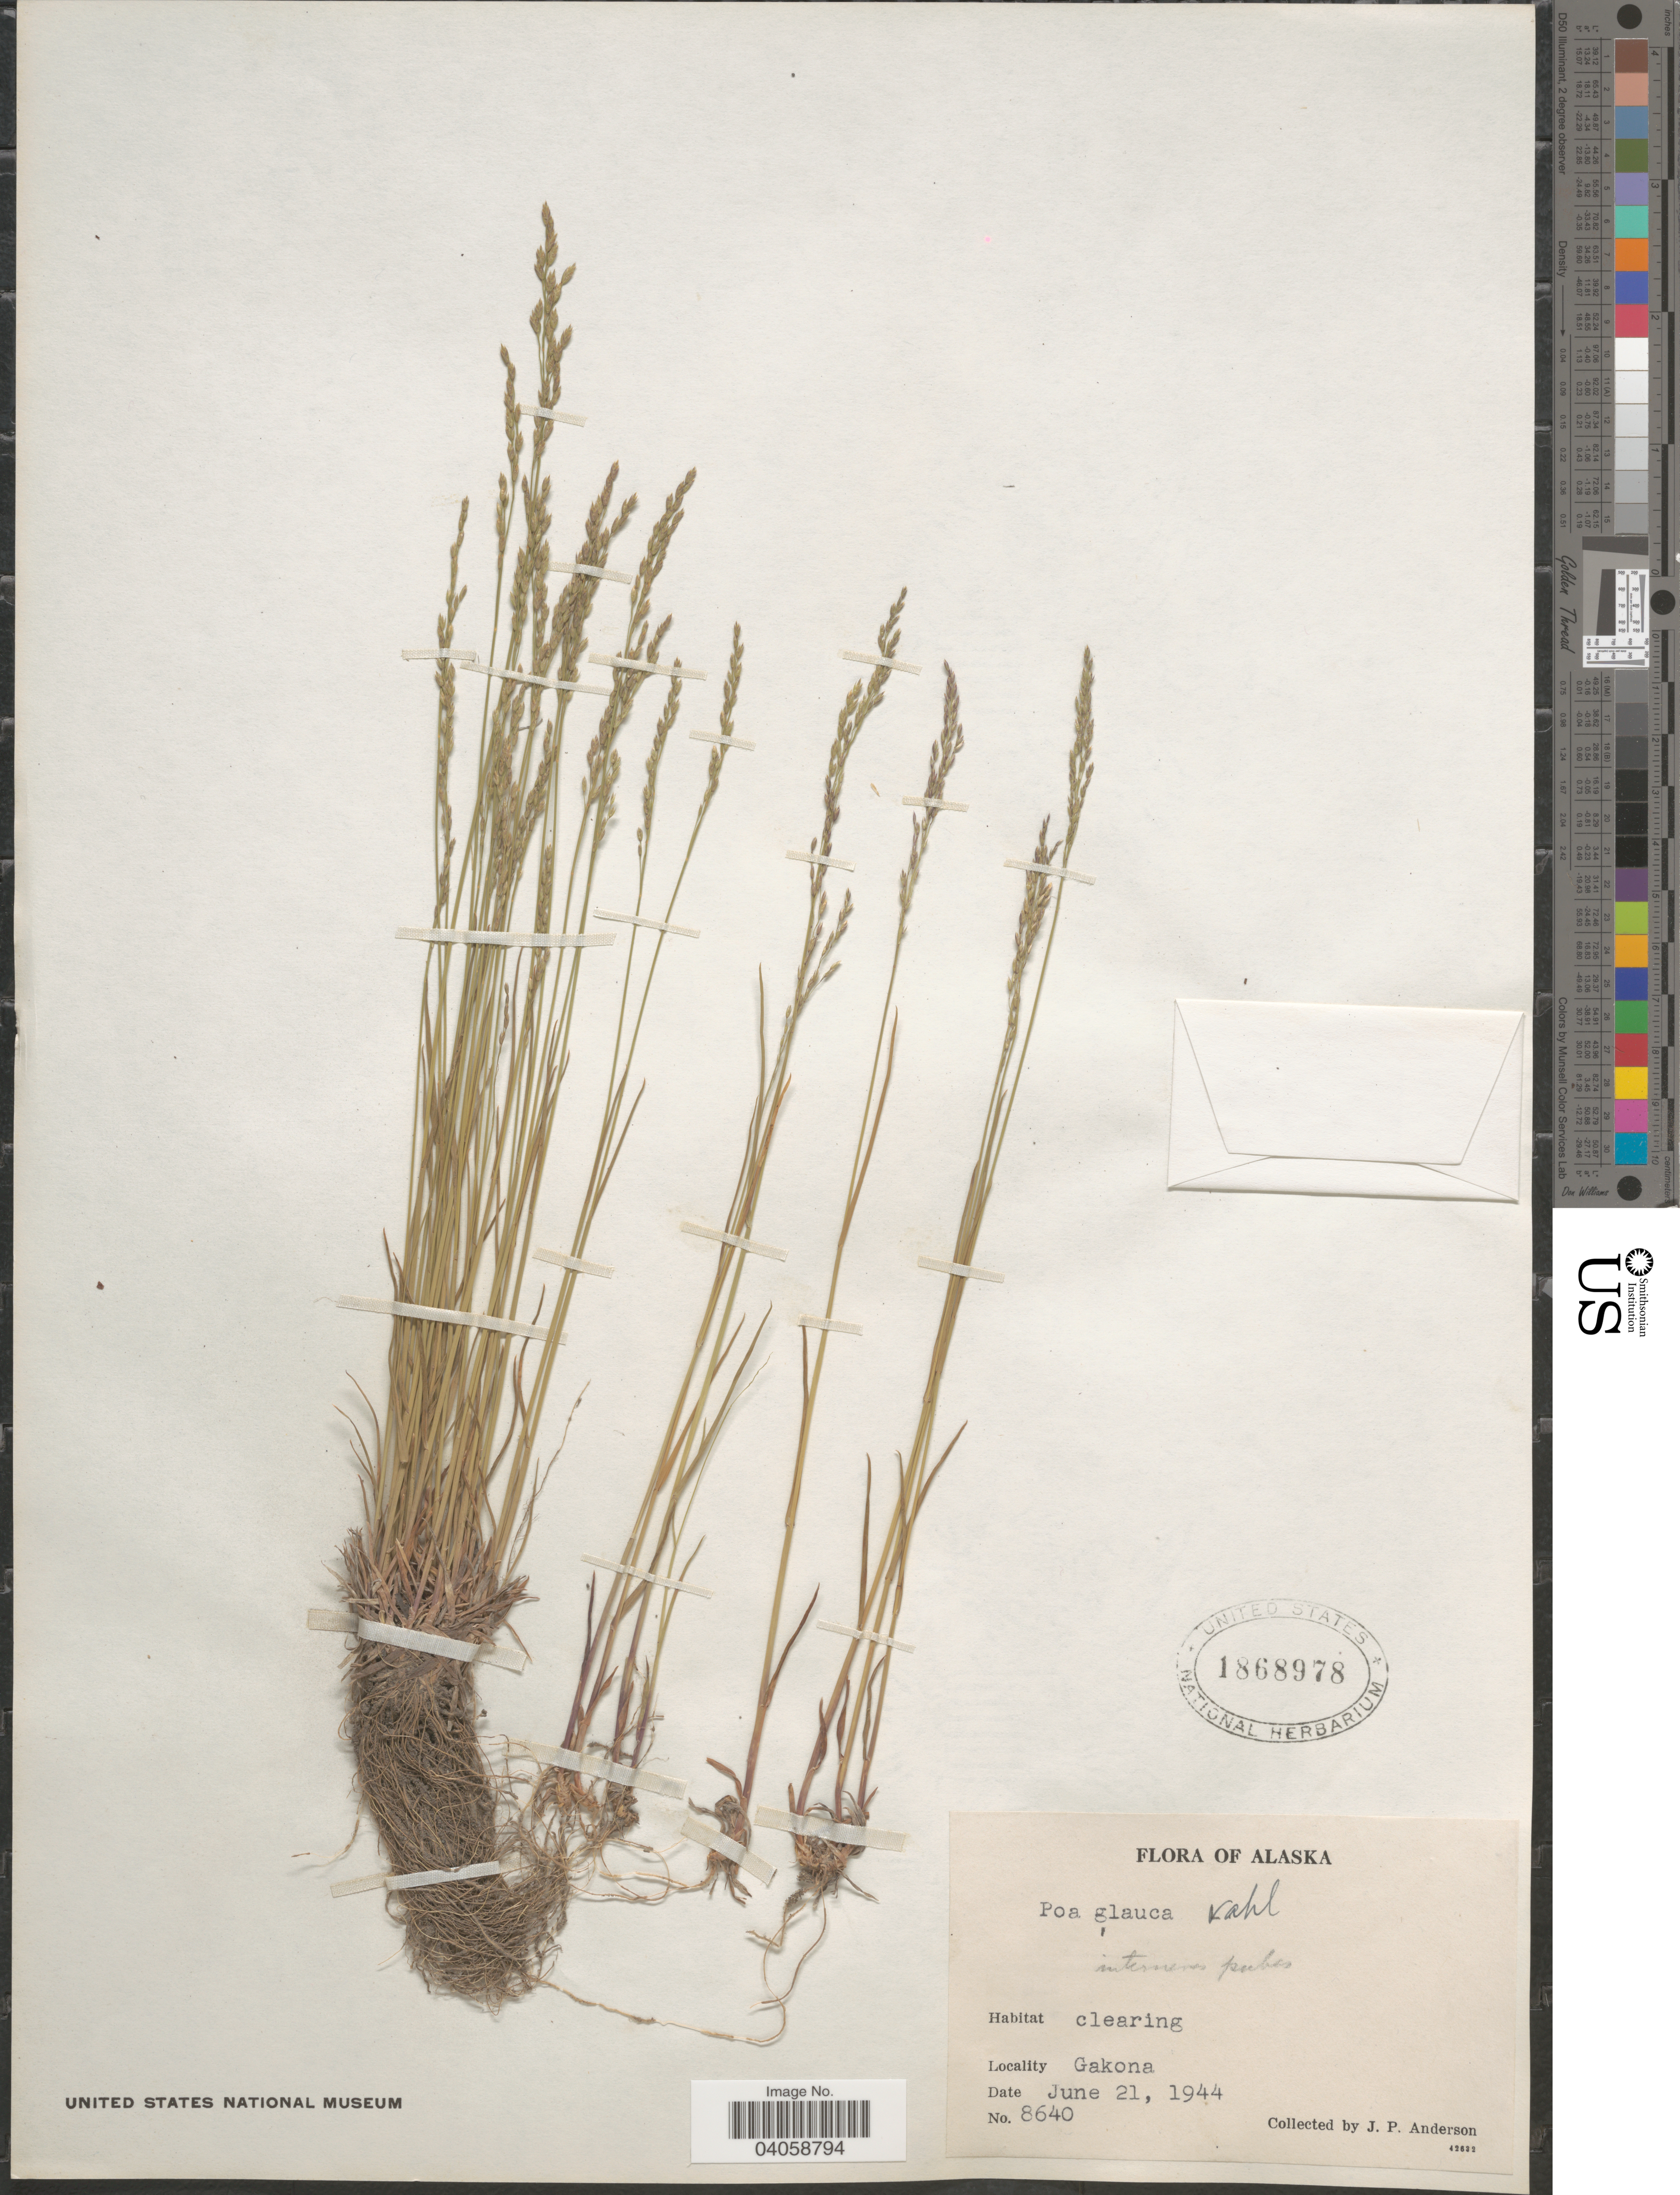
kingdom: Plantae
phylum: Tracheophyta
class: Liliopsida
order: Poales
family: Poaceae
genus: Poa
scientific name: Poa glauca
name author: Vahl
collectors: J. P. Anderson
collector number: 8640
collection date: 1944-06-21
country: United States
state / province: Alaska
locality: Gakona.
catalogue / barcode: US 1868978